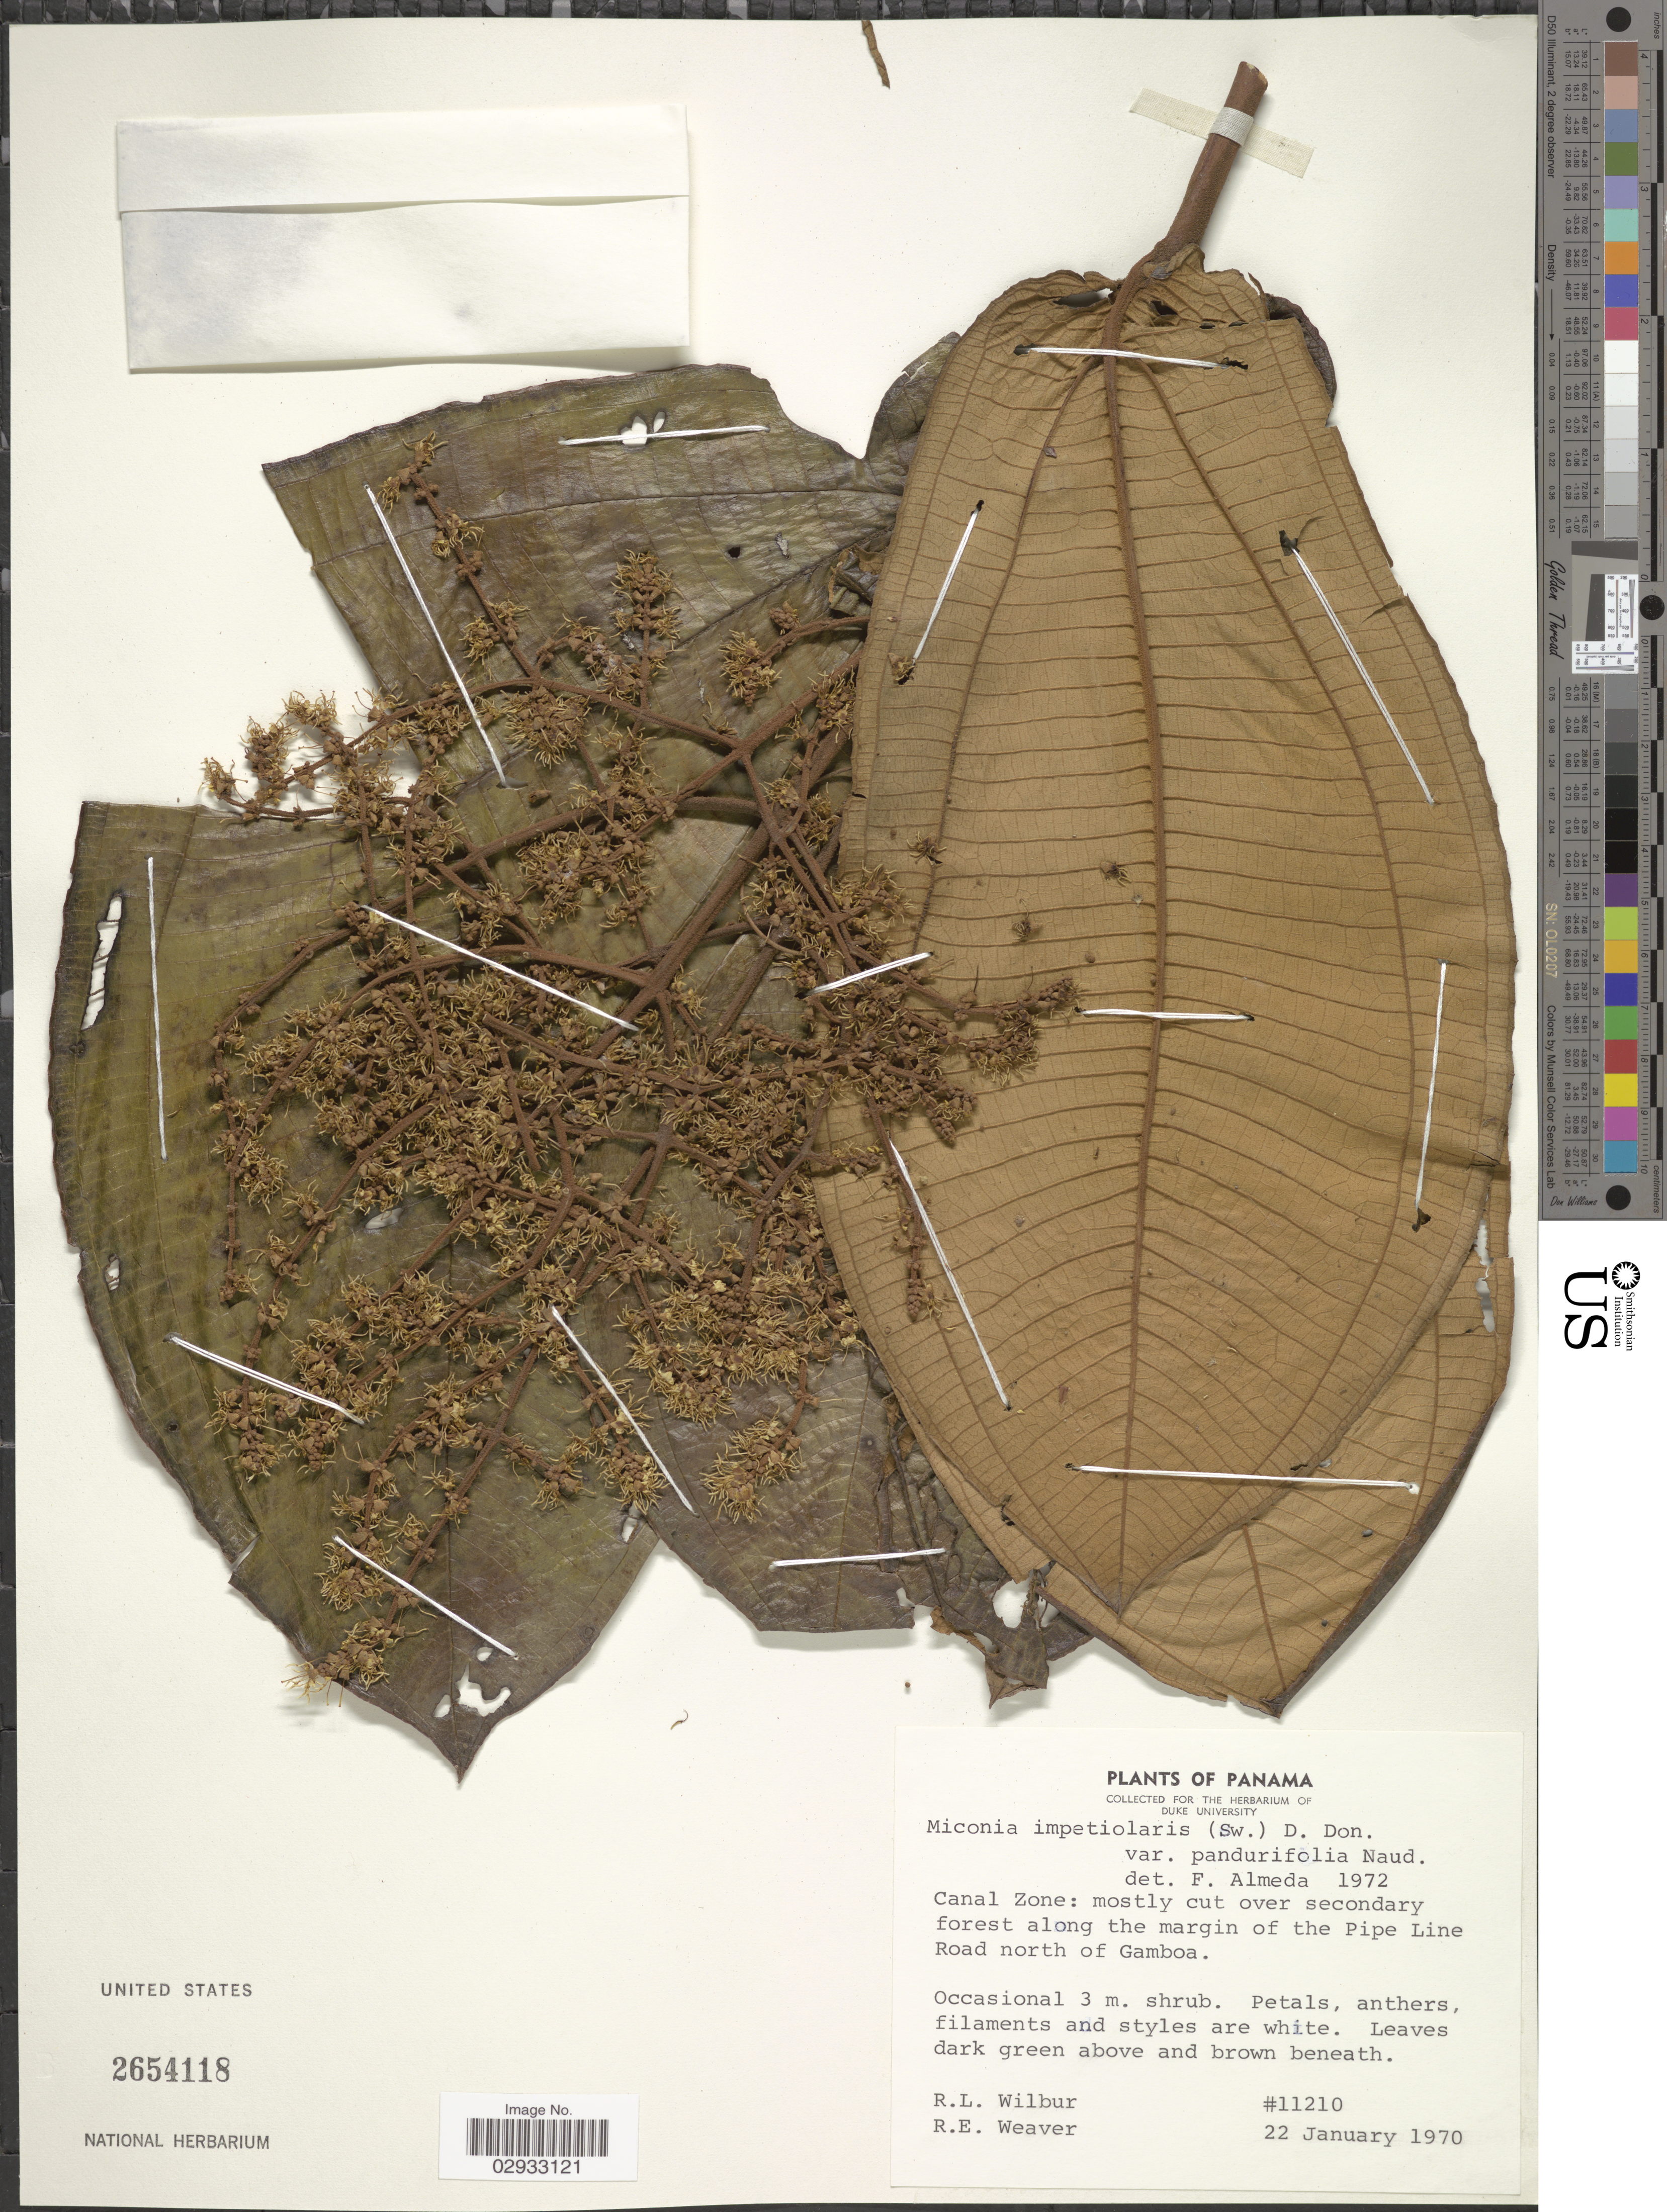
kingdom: Plantae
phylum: Tracheophyta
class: Magnoliopsida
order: Myrtales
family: Melastomataceae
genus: Miconia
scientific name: Miconia impetiolaris var. pandurifolia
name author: Naudin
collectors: R. L. Wilbur & R. E. Weaver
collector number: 11210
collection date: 1970-01-22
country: Panama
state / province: Colón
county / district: Canal Zone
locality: Canal Zone: mostly cut over secondary forest along the margin of the Pipe Line Road North of Gamboa.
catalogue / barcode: US 2654118